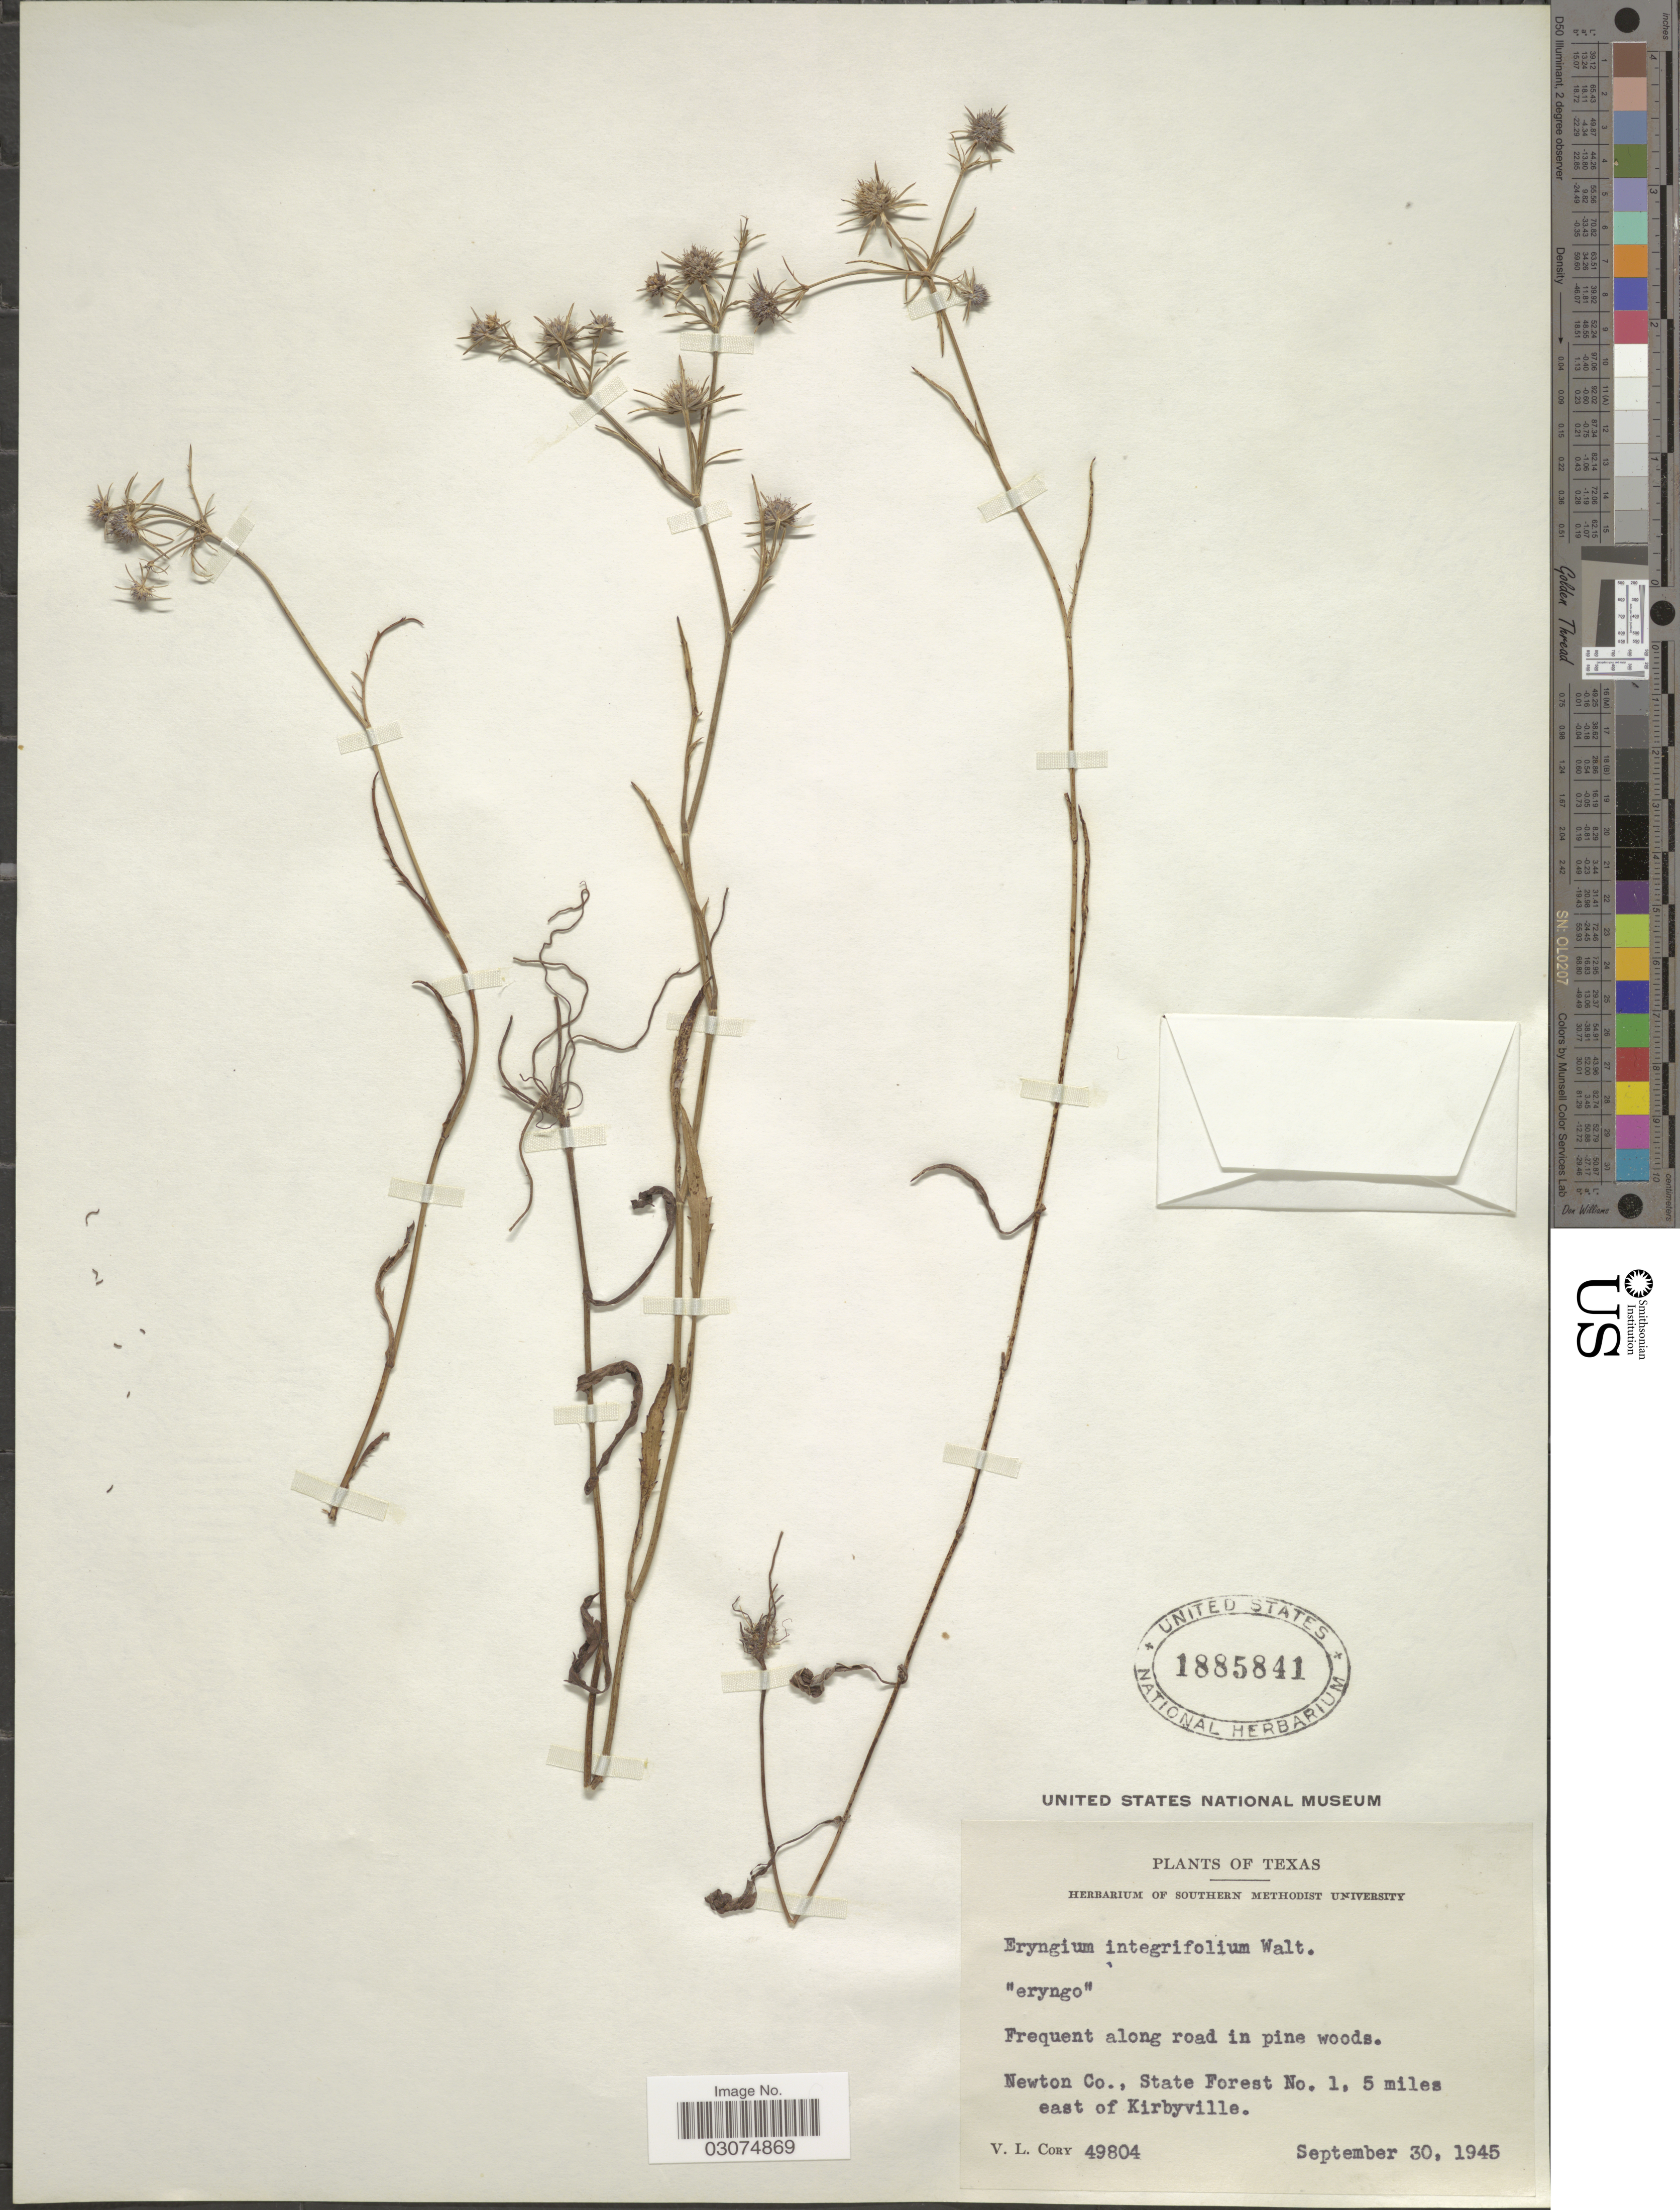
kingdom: Plantae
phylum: Tracheophyta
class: Magnoliopsida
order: Apiales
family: Apiaceae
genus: Eryngium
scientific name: Eryngium integrifolium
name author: Walter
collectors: V. Cory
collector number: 49804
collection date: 1945-09-30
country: United States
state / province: Texas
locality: Newton Co., State Forest No. 1, 5 miles east of Kirkbyville.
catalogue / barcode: US 1885841